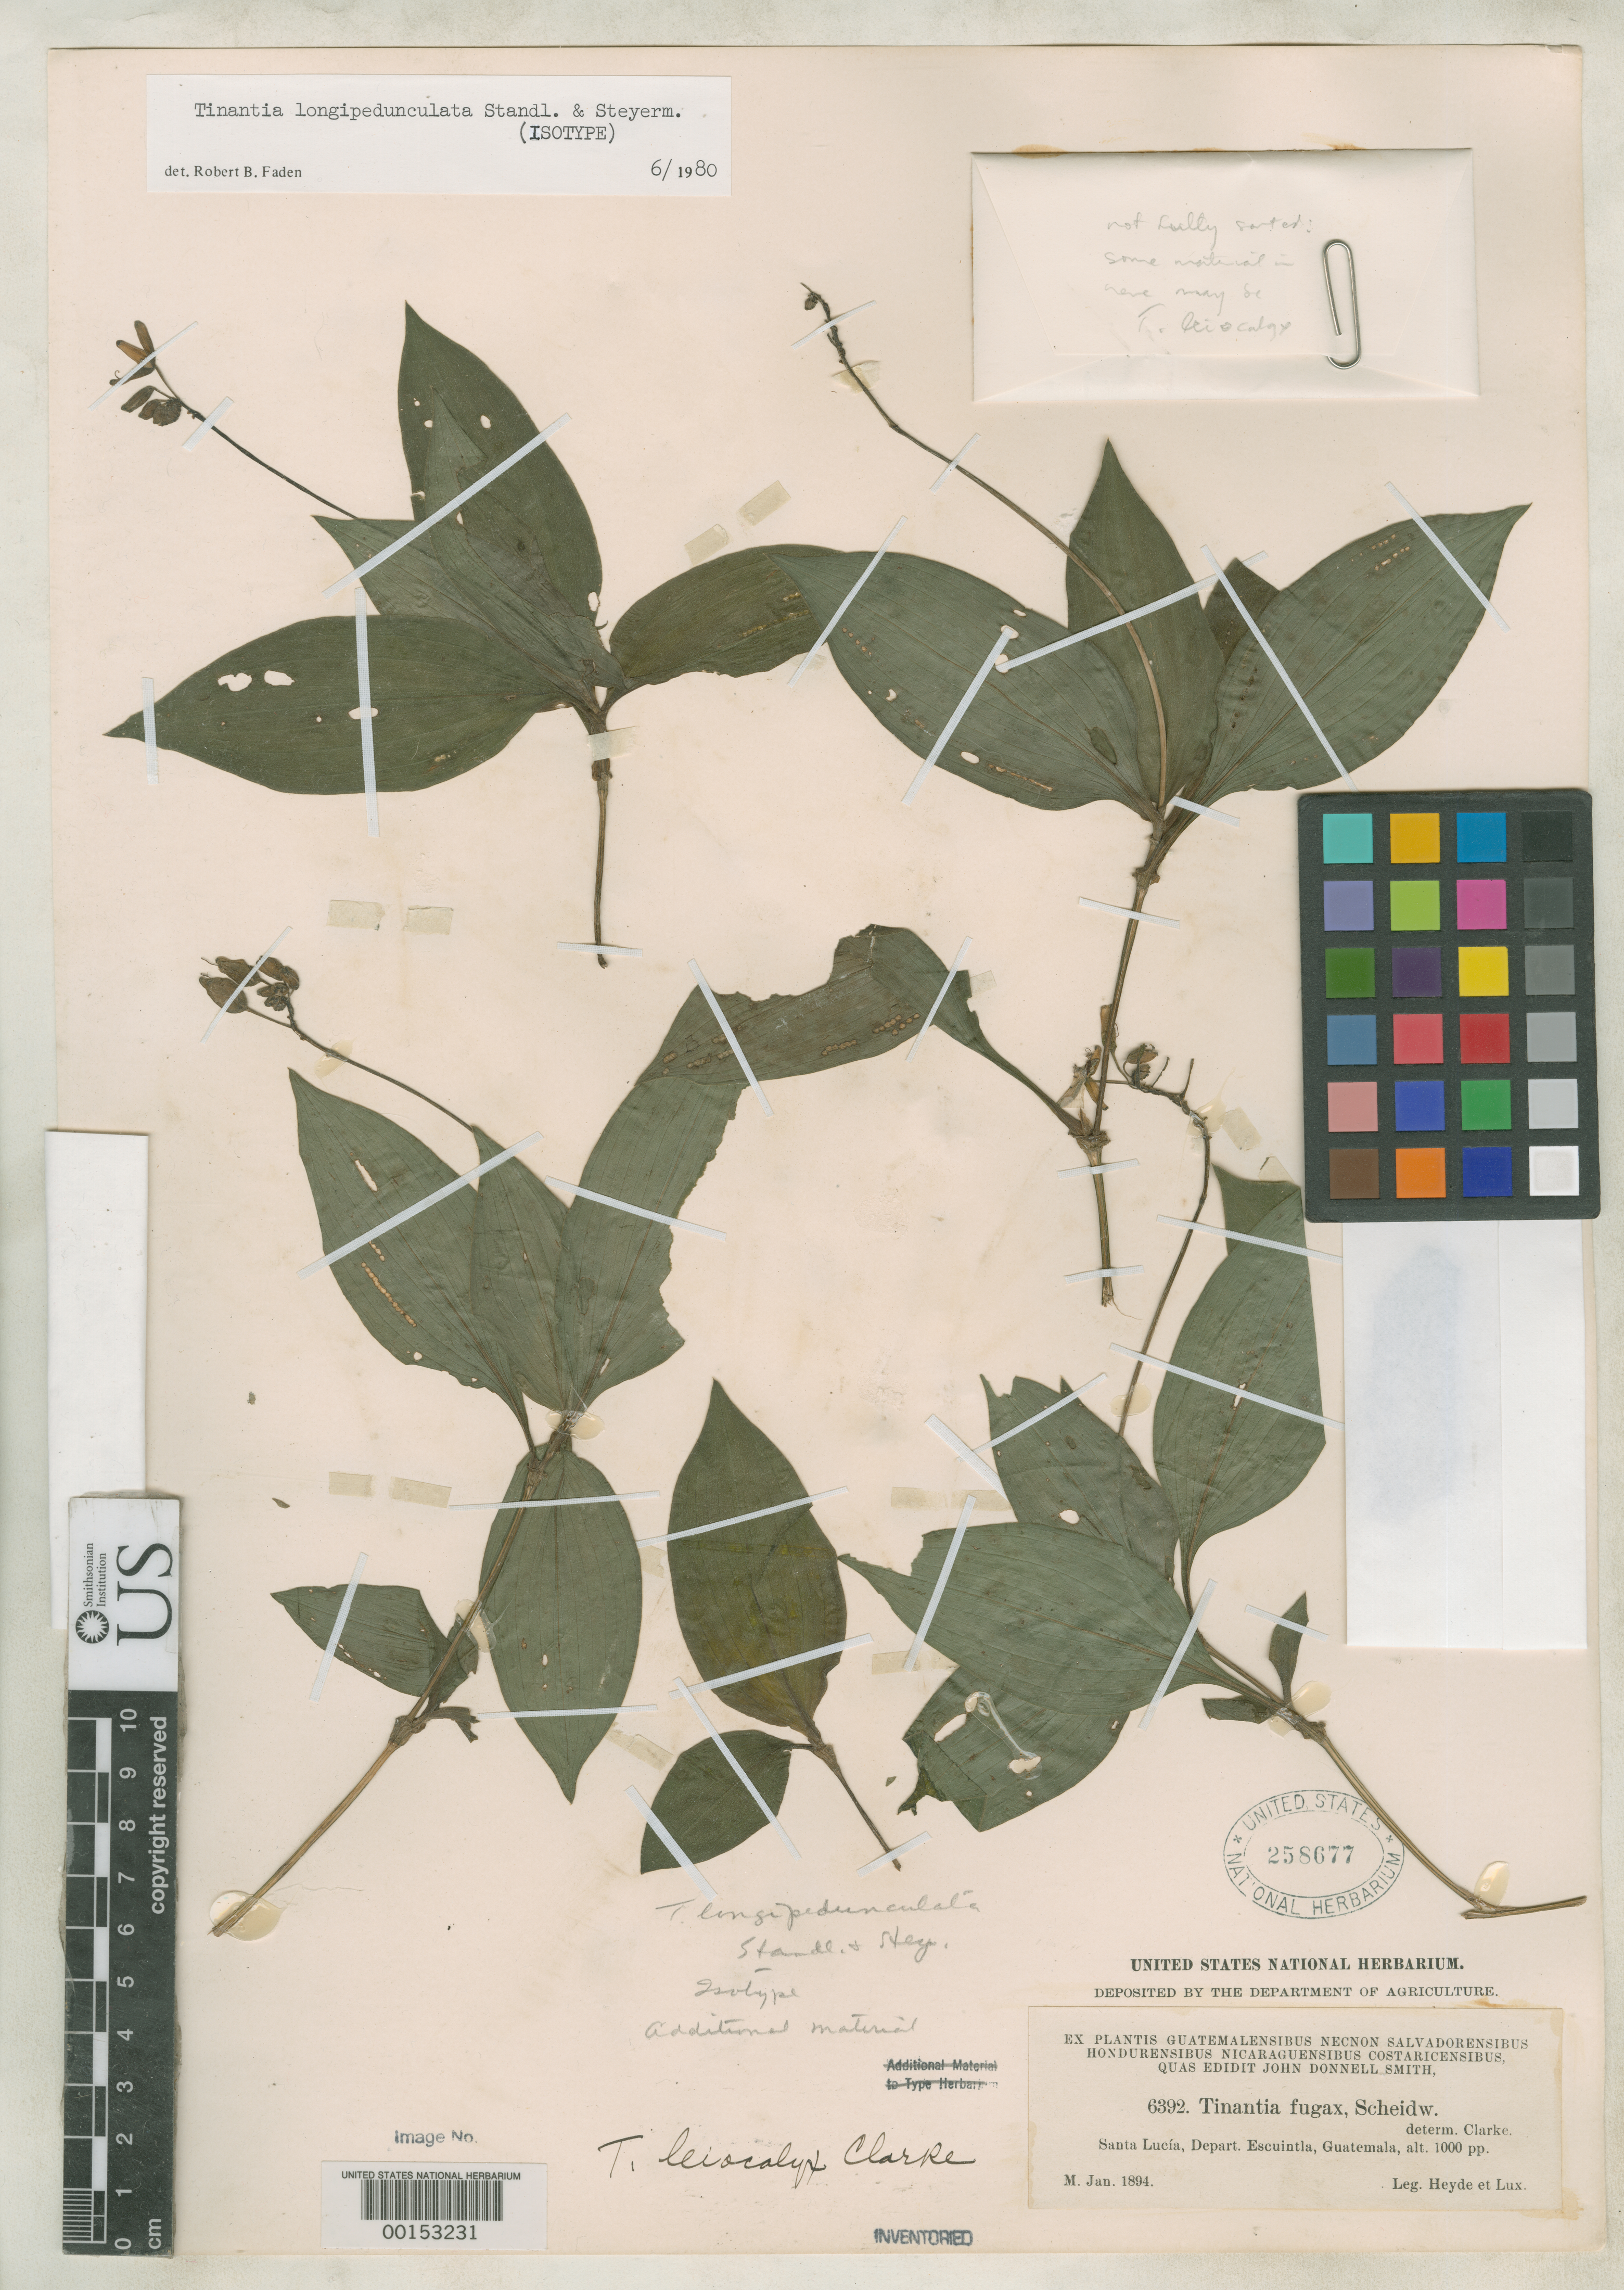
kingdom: Plantae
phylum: Tracheophyta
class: Liliopsida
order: Commelinales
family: Commelinaceae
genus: Tinantia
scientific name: Tinantia longipedunculata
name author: Standl. & Steyerm.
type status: Isotype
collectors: E. T. Heyde & E. Lux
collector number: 6392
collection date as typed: Jan 1894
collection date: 1894-01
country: Guatemala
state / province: Escuintla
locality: Santa Lucia.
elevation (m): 305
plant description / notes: Sheet orignally contained material of Tinantia leiocalyx; this was removed by Faden in 1980 and placed on sheet US-2830564.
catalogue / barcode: US 258677